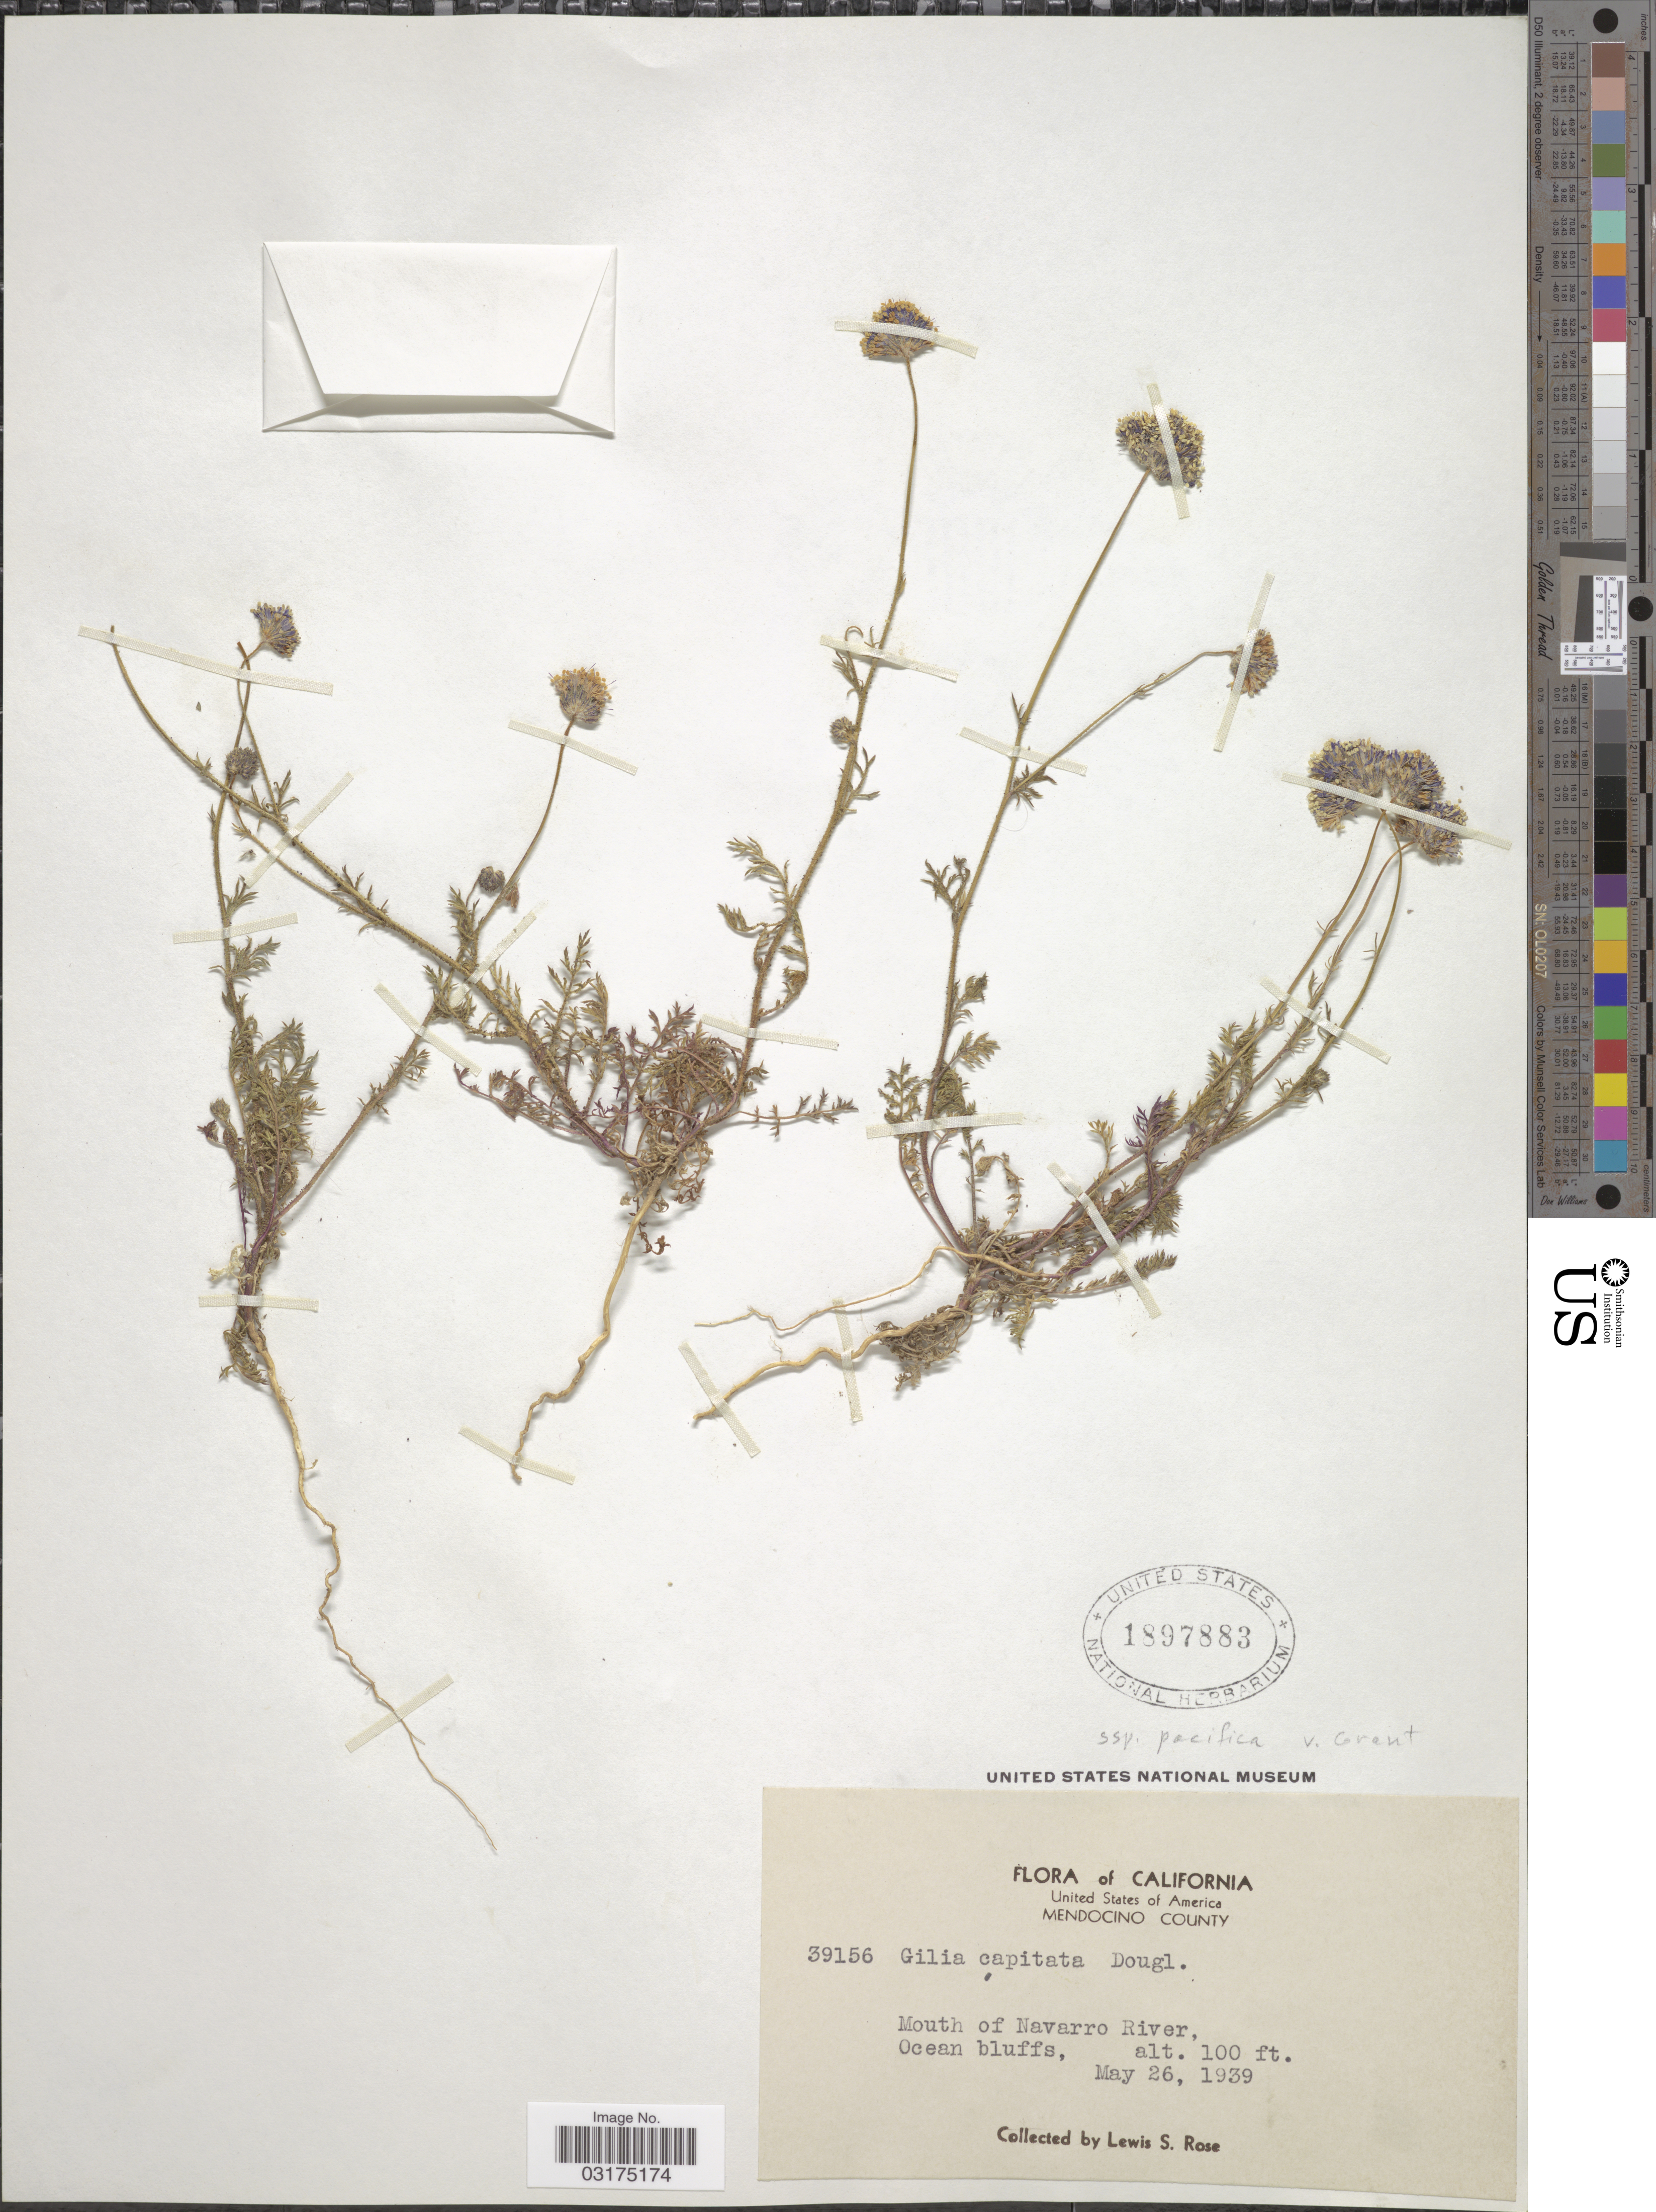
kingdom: Plantae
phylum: Tracheophyta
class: Magnoliopsida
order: Ericales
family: Polemoniaceae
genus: Gilia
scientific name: Gilia capitata subsp. pacifica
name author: V.E. Grant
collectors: L. S. Rose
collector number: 39156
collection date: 1939-05-26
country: United States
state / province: California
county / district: Mendocino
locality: Mendocino County, Mouth of Navarro River, Ocean bluffs.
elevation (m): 30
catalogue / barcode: US 1897883